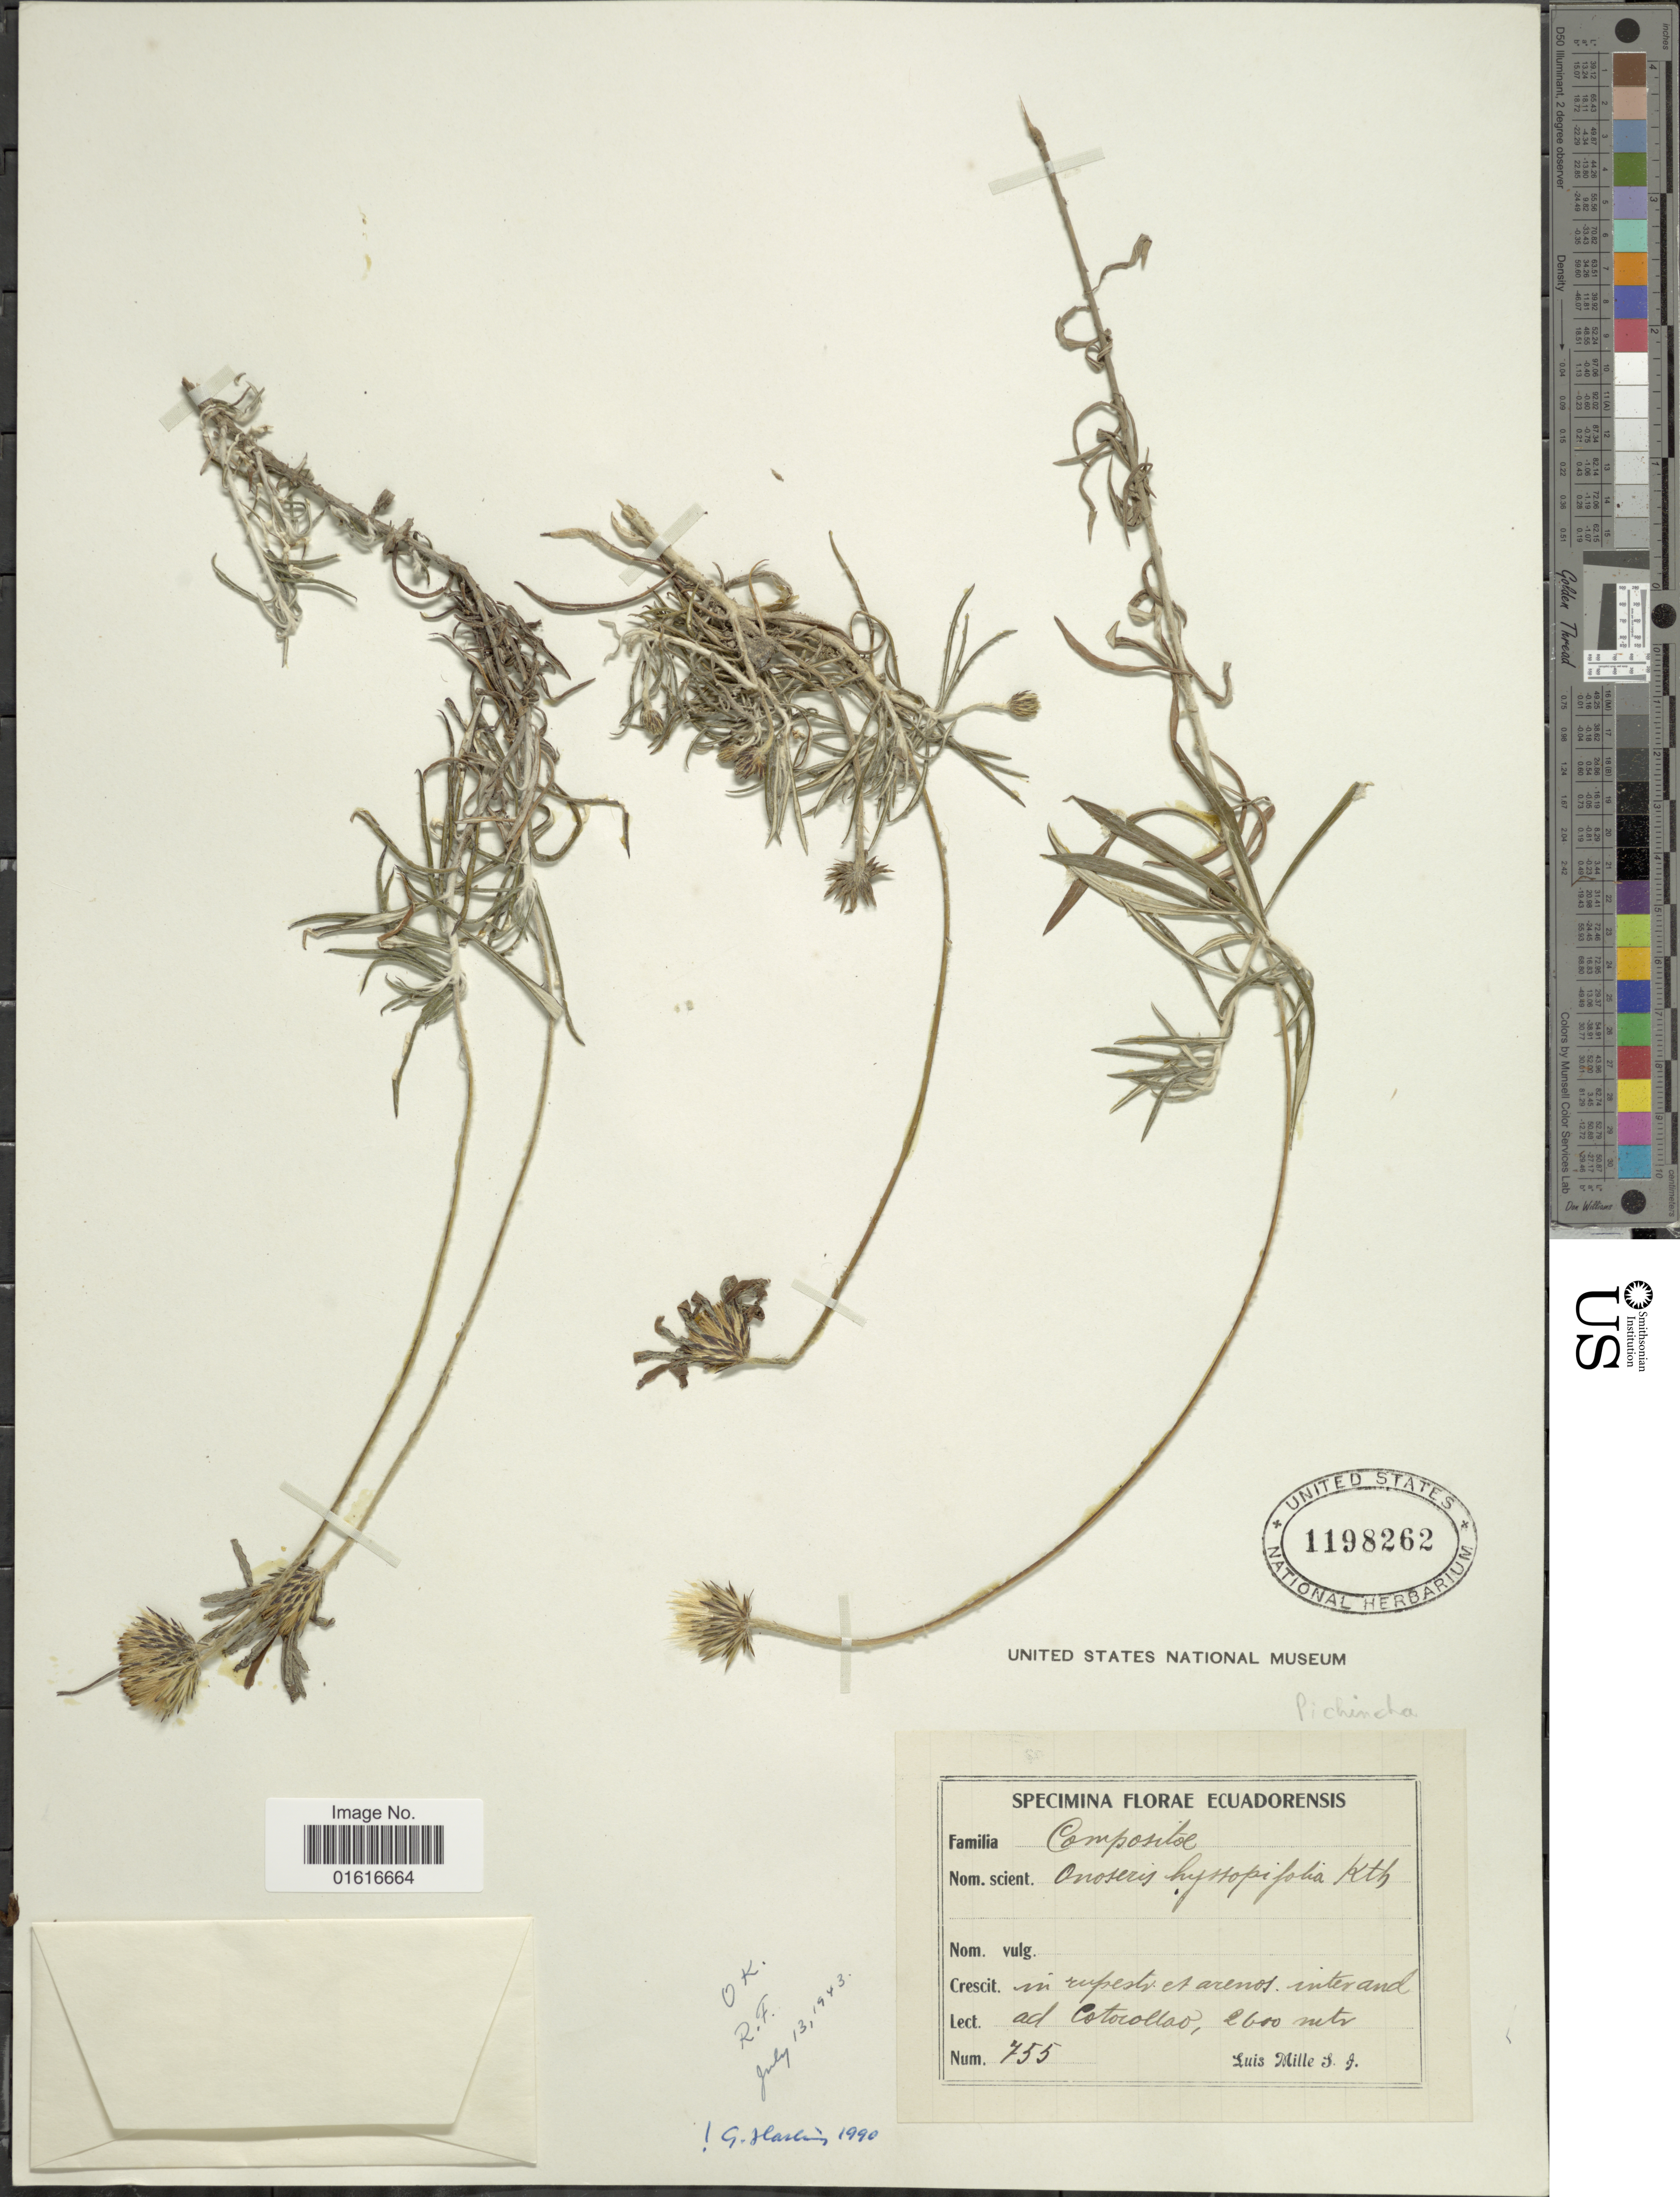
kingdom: Plantae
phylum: Tracheophyta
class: Magnoliopsida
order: Asterales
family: Asteraceae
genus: Onoseris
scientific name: Onoseris hyssopifolia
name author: Kunth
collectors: L. Mille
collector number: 755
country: Ecuador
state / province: Pichincha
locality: In rupests et arenos interand ad Cotorollao.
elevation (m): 2600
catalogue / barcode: US 1198262